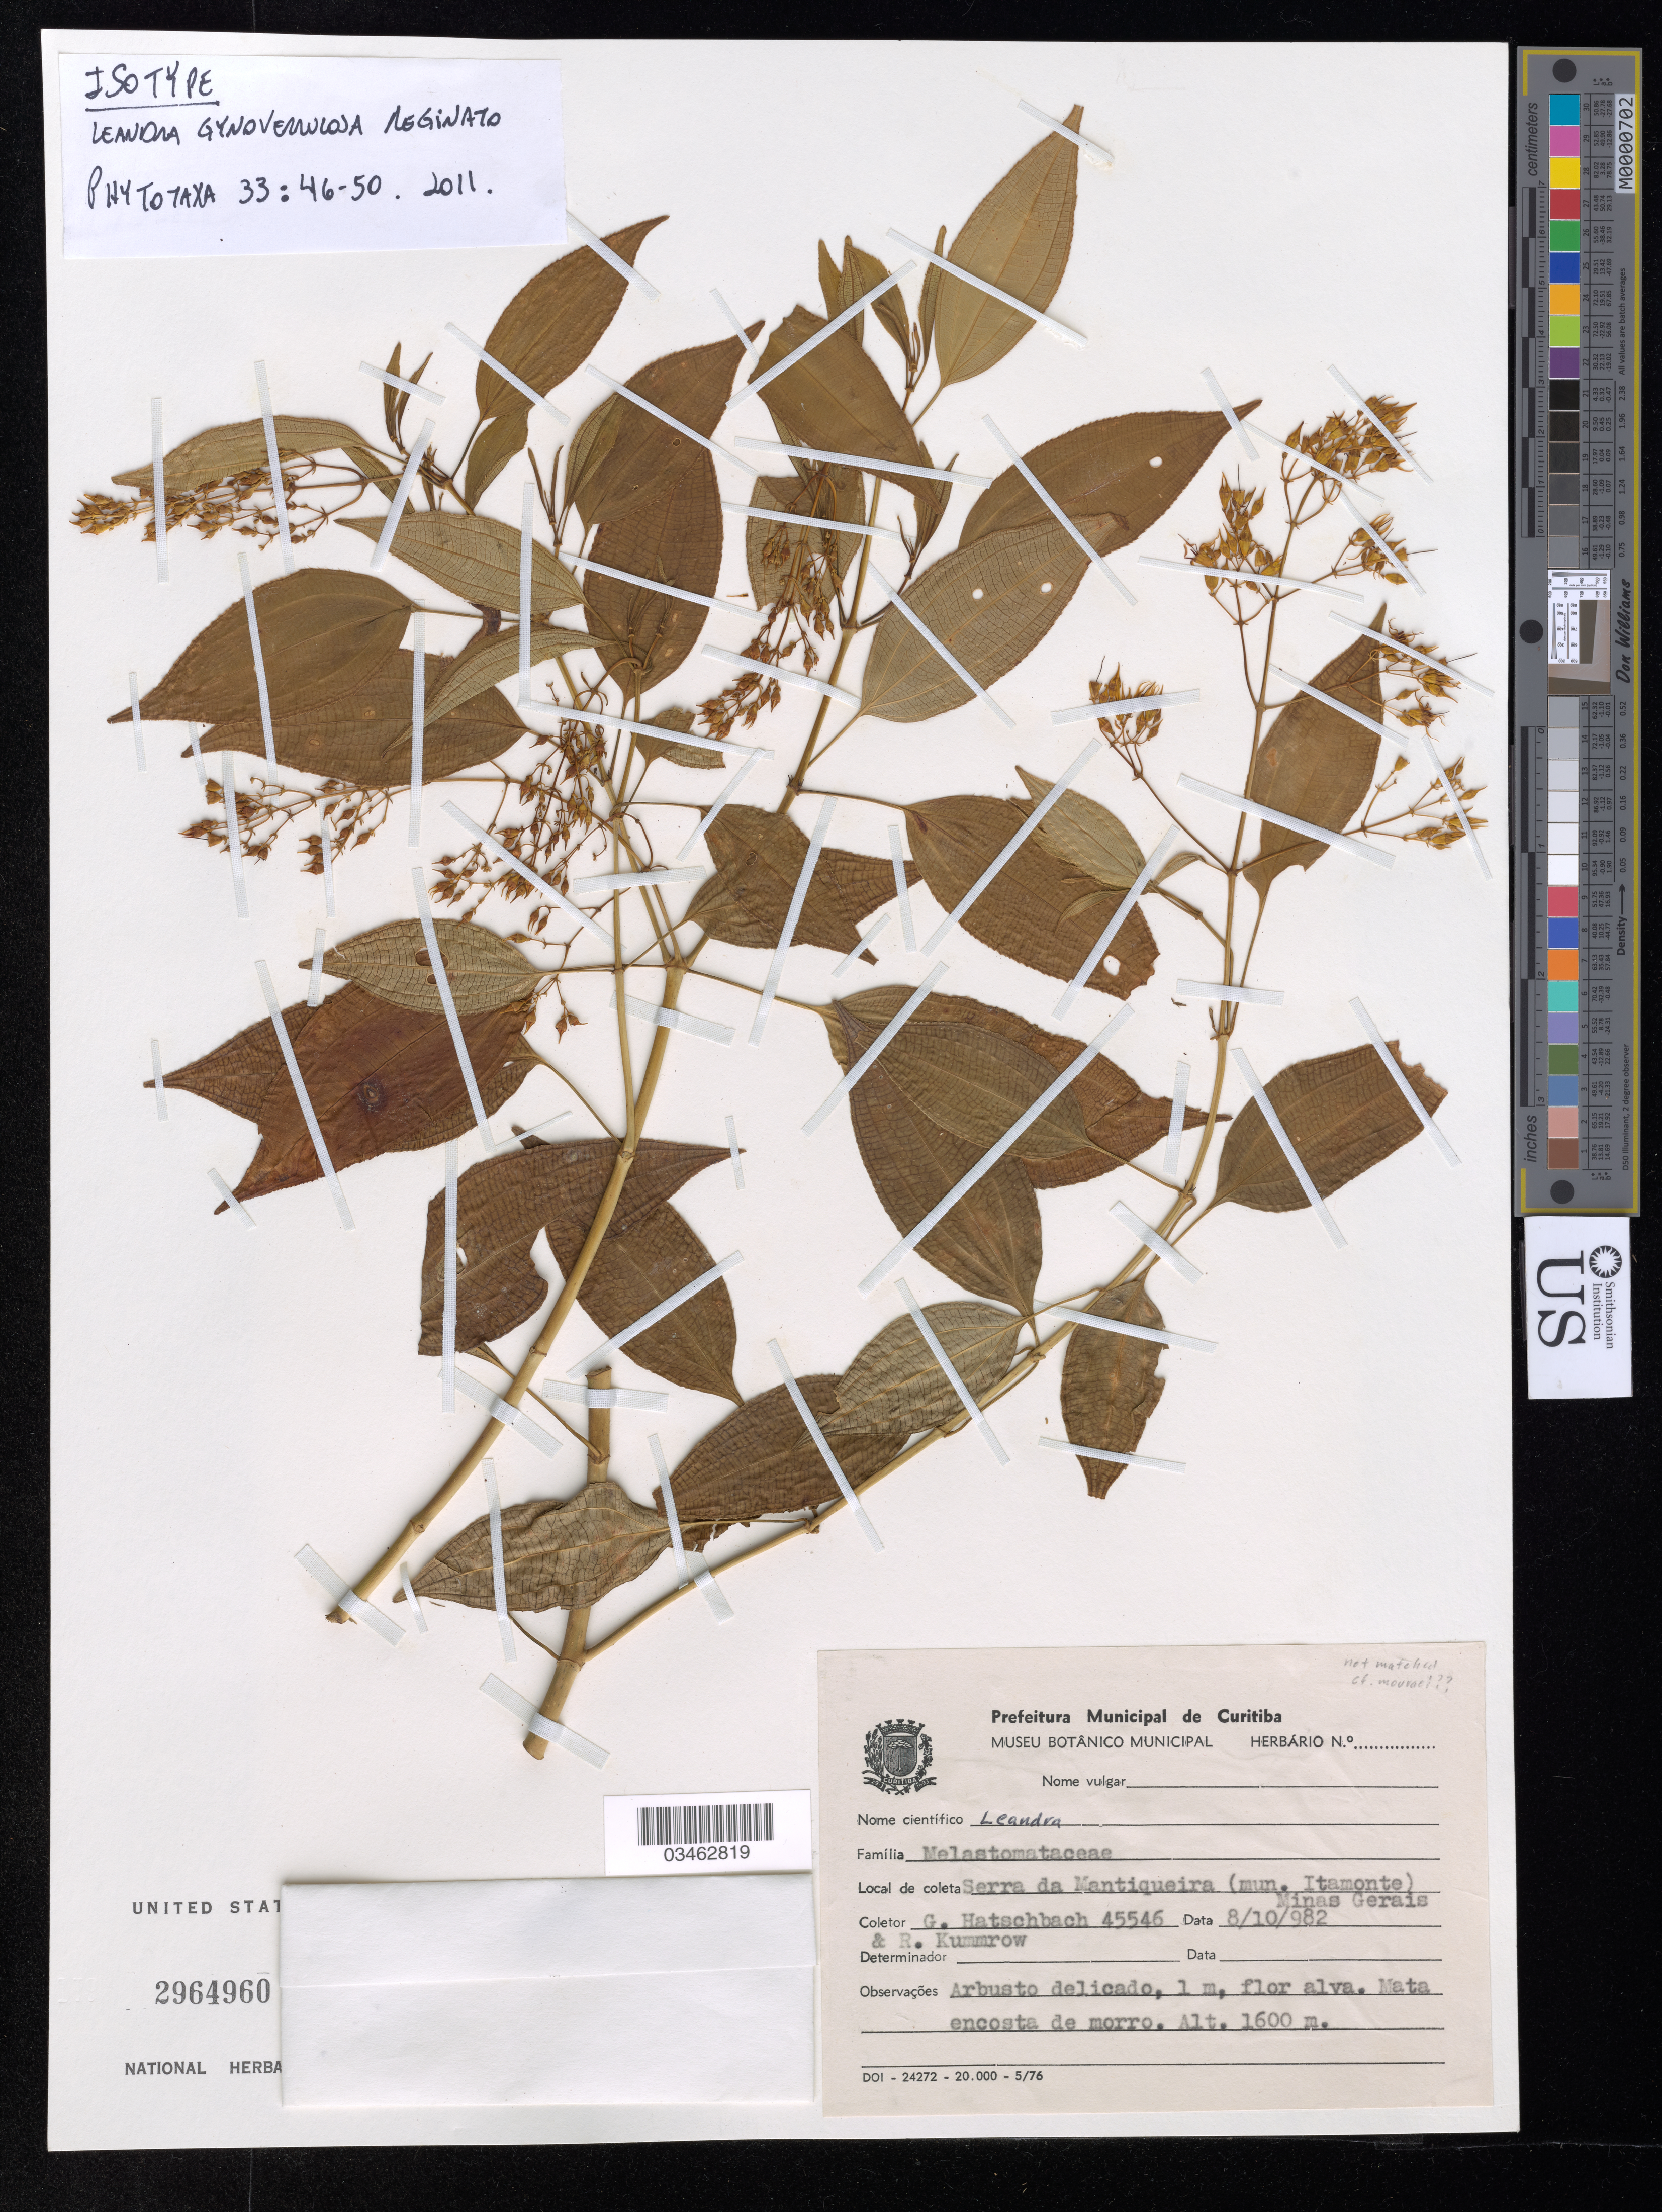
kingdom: Plantae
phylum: Tracheophyta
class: Magnoliopsida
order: Myrtales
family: Melastomataceae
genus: Leandra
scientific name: Leandra gynoverrucosa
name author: Reginato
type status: Isotype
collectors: G. Hatschbach & R. Kummrow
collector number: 45546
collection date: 1982-10-08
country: Brazil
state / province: Minas Gerais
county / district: Itamonte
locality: Serra da Mantiqueira.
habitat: Mata encosta de morro.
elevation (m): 1600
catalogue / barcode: US 2964960